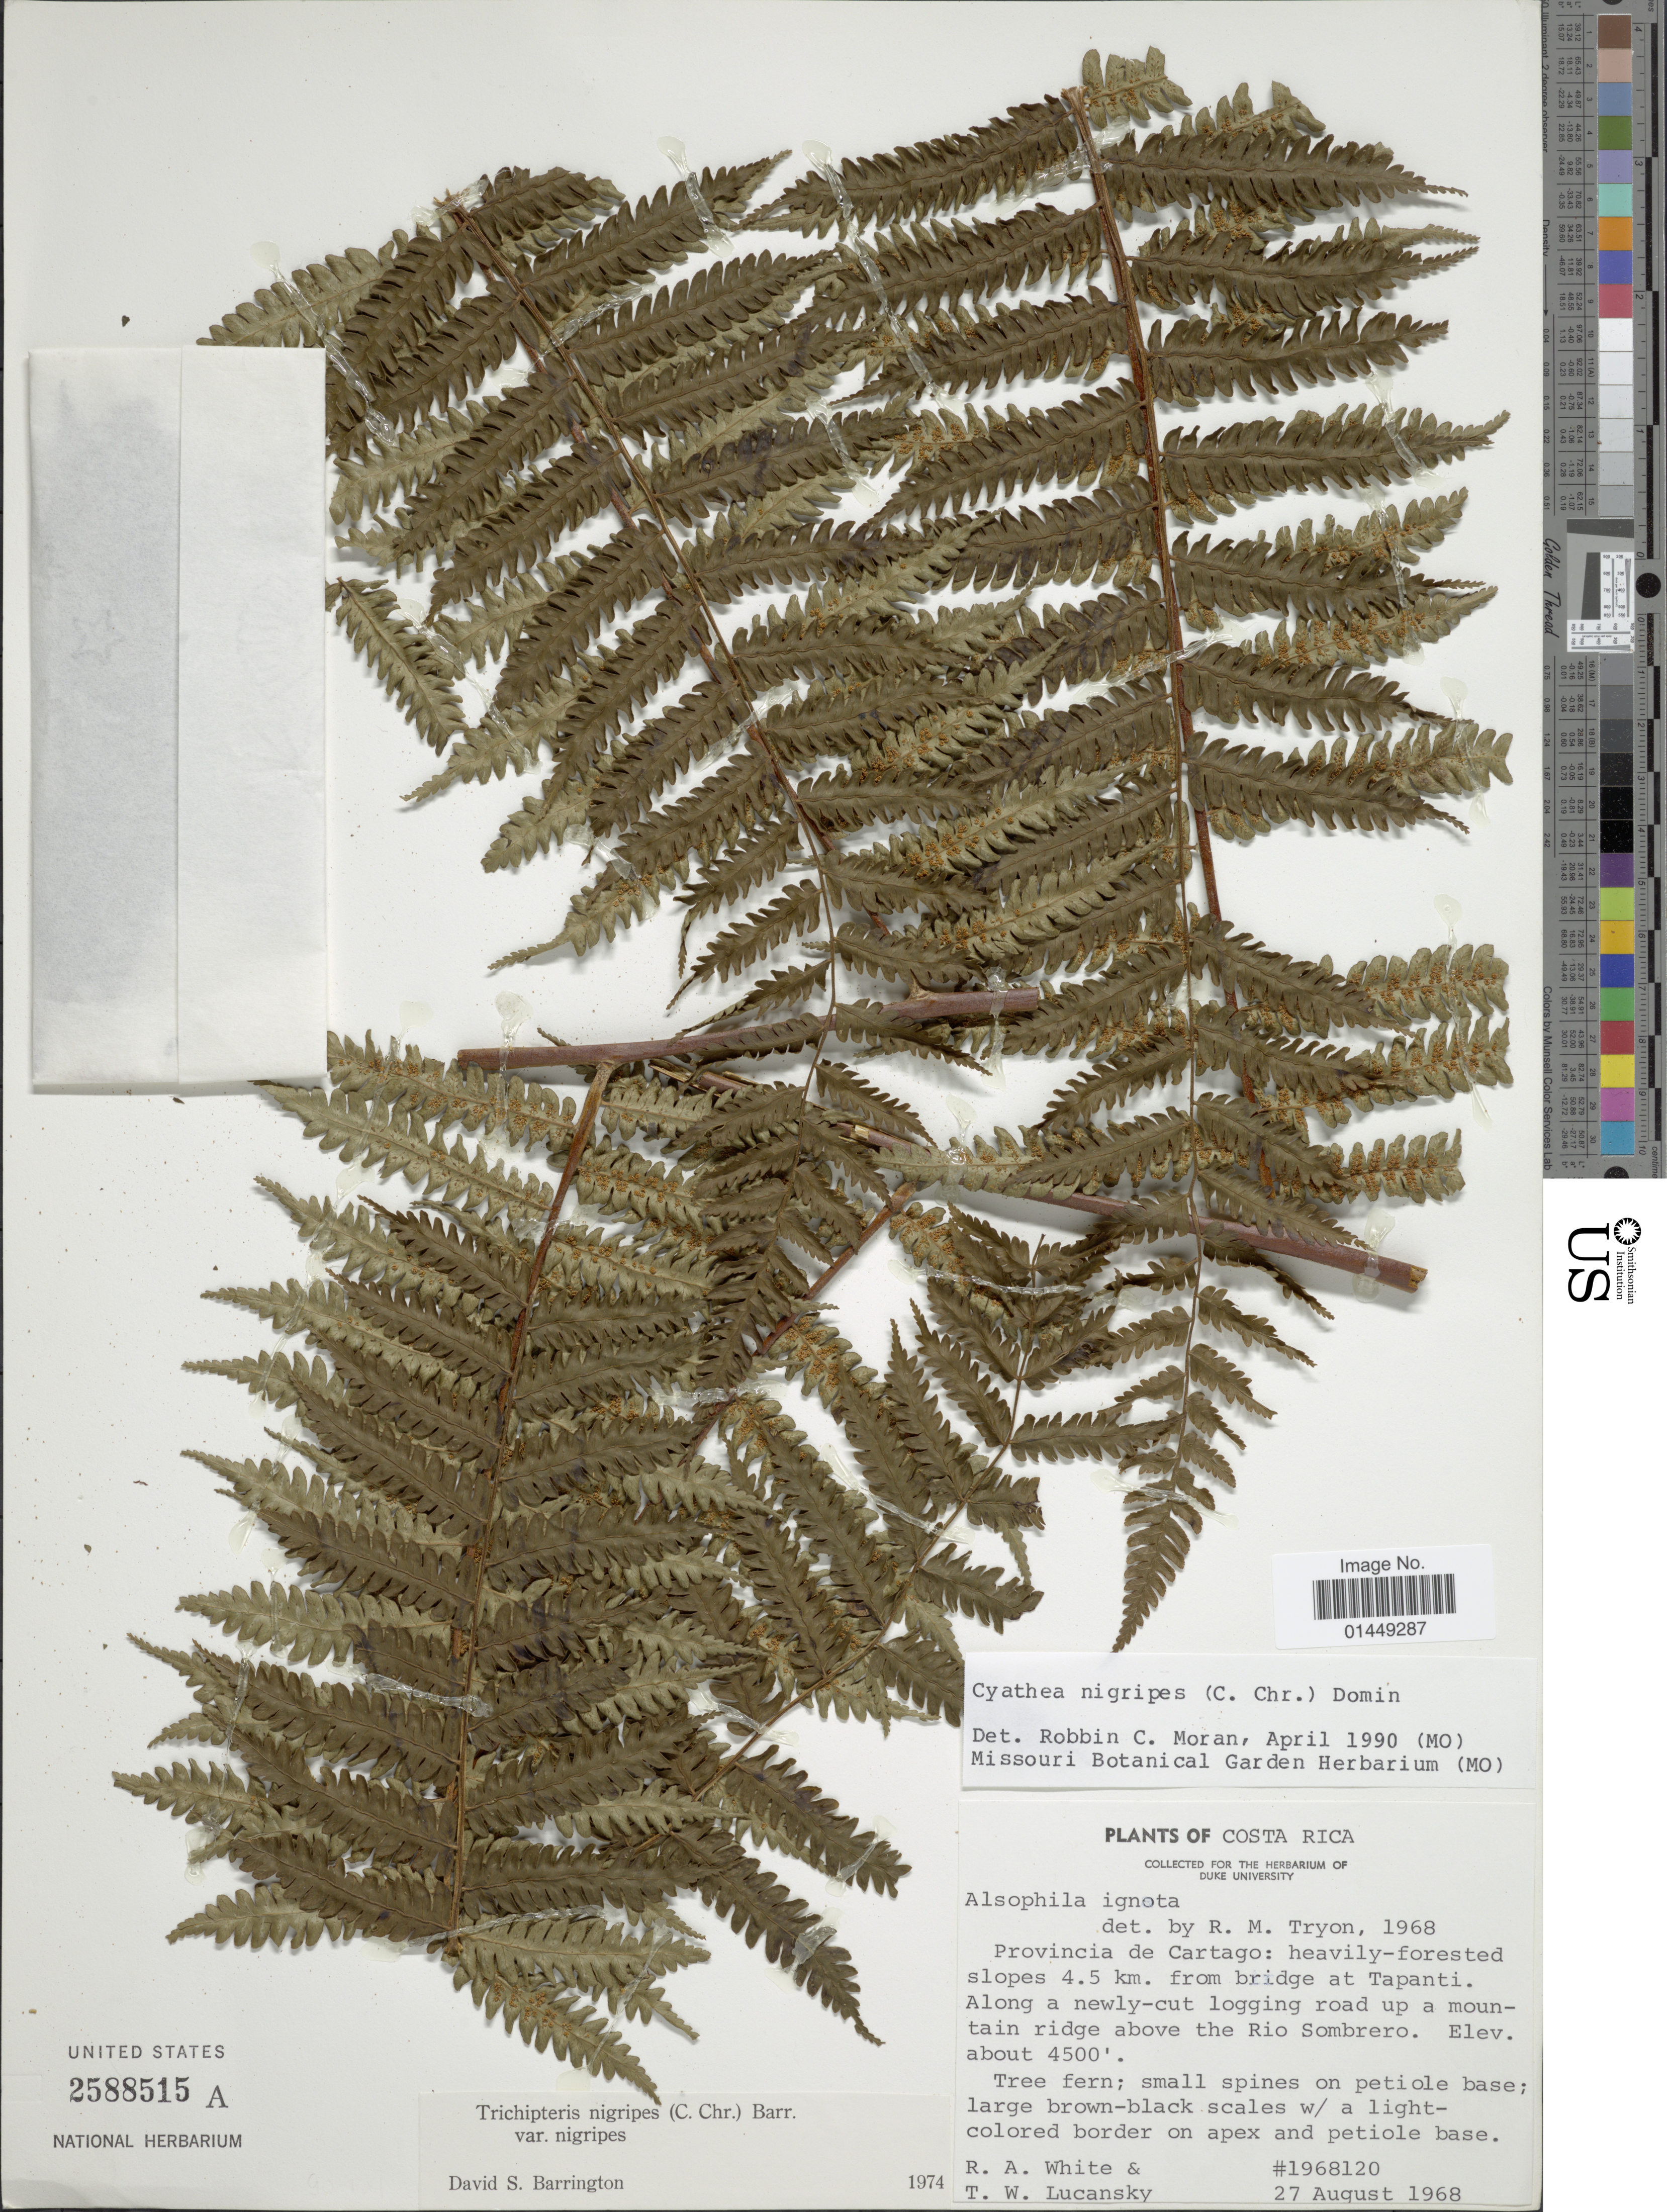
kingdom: Plantae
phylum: Tracheophyta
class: Polypodiopsida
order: Cyatheales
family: Cyatheaceae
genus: Cyathea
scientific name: Cyathea nigripes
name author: (C. Chr.) Domin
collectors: R. A. White & T. Lucansky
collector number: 1968120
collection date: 1968-08-27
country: Costa Rica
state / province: Cartago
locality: Provincia de Cartago: heavily-forested slopes 4.5 km. from bridge at Tapanti. Along a newly-cut logging road up a mountain ridge above the Rio Sombrero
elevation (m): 1372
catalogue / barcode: US 2588515A